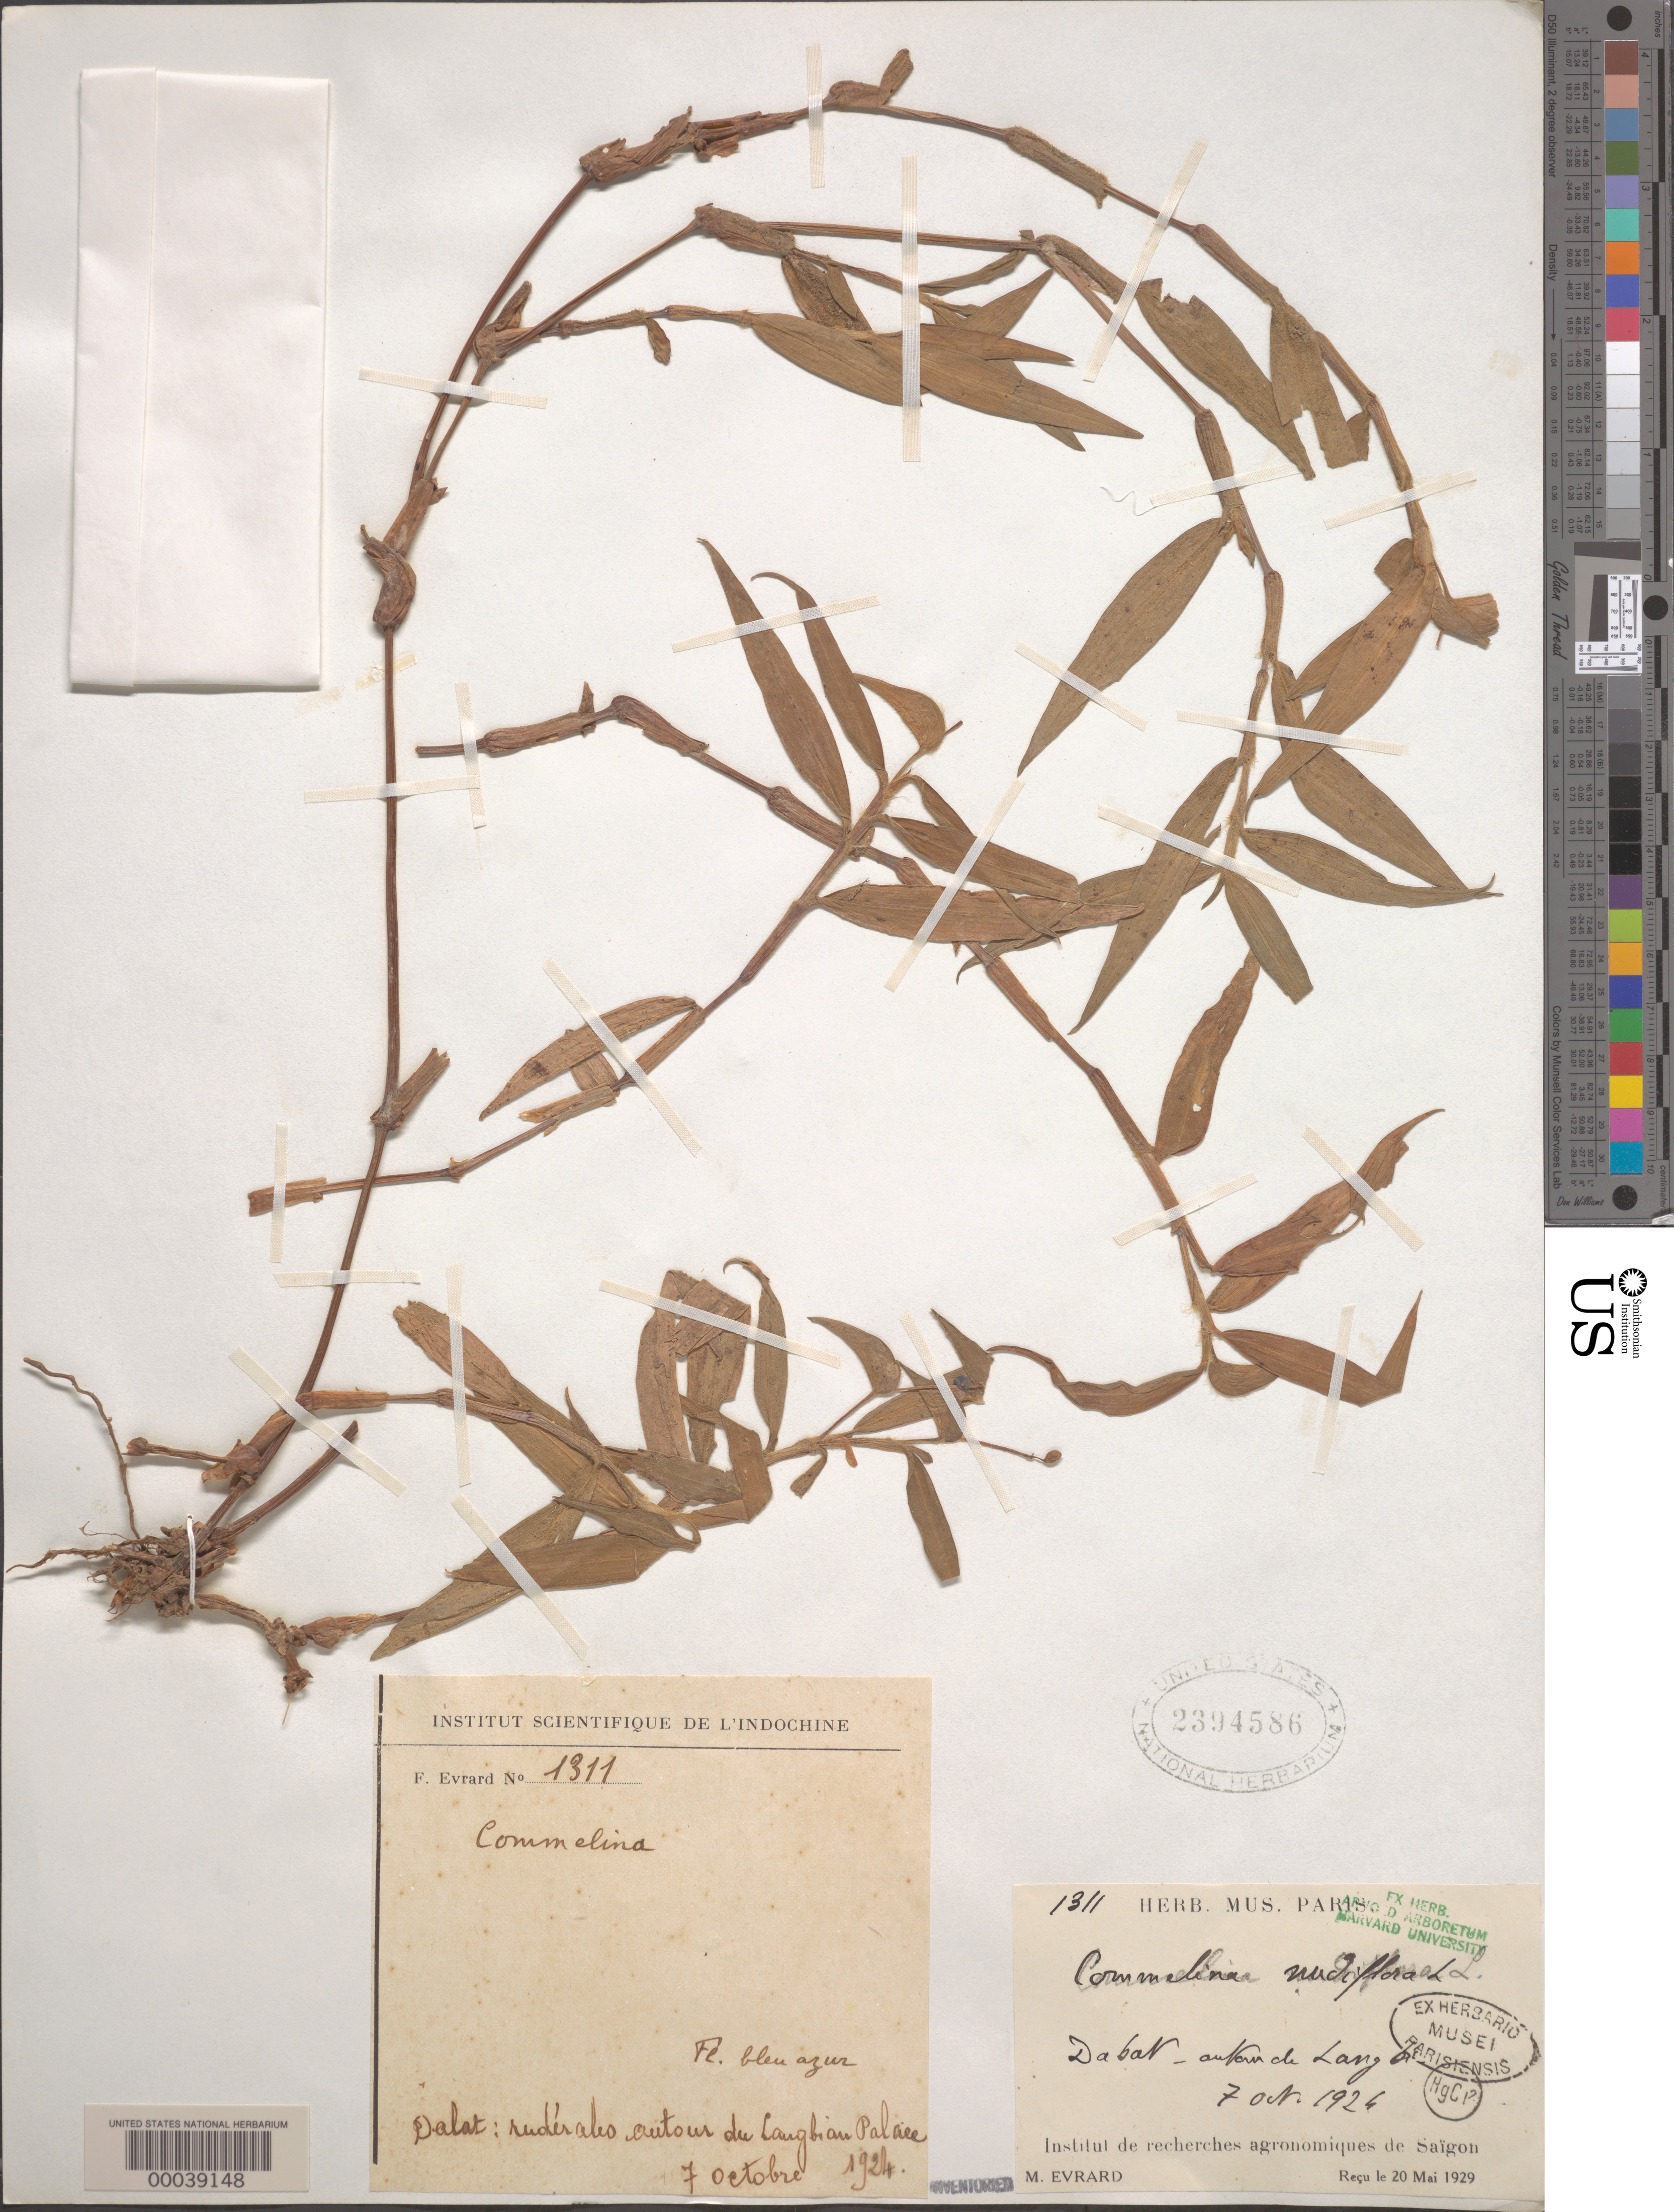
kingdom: Plantae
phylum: Tracheophyta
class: Liliopsida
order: Commelinales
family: Commelinaceae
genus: Commelina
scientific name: Commelina diffusa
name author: Burm. f.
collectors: M. Evrard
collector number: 1311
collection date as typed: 07 Oct 1924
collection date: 1924-10-07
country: Vietnam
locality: Da lat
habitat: Dry, rocky areas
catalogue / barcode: US 2394586